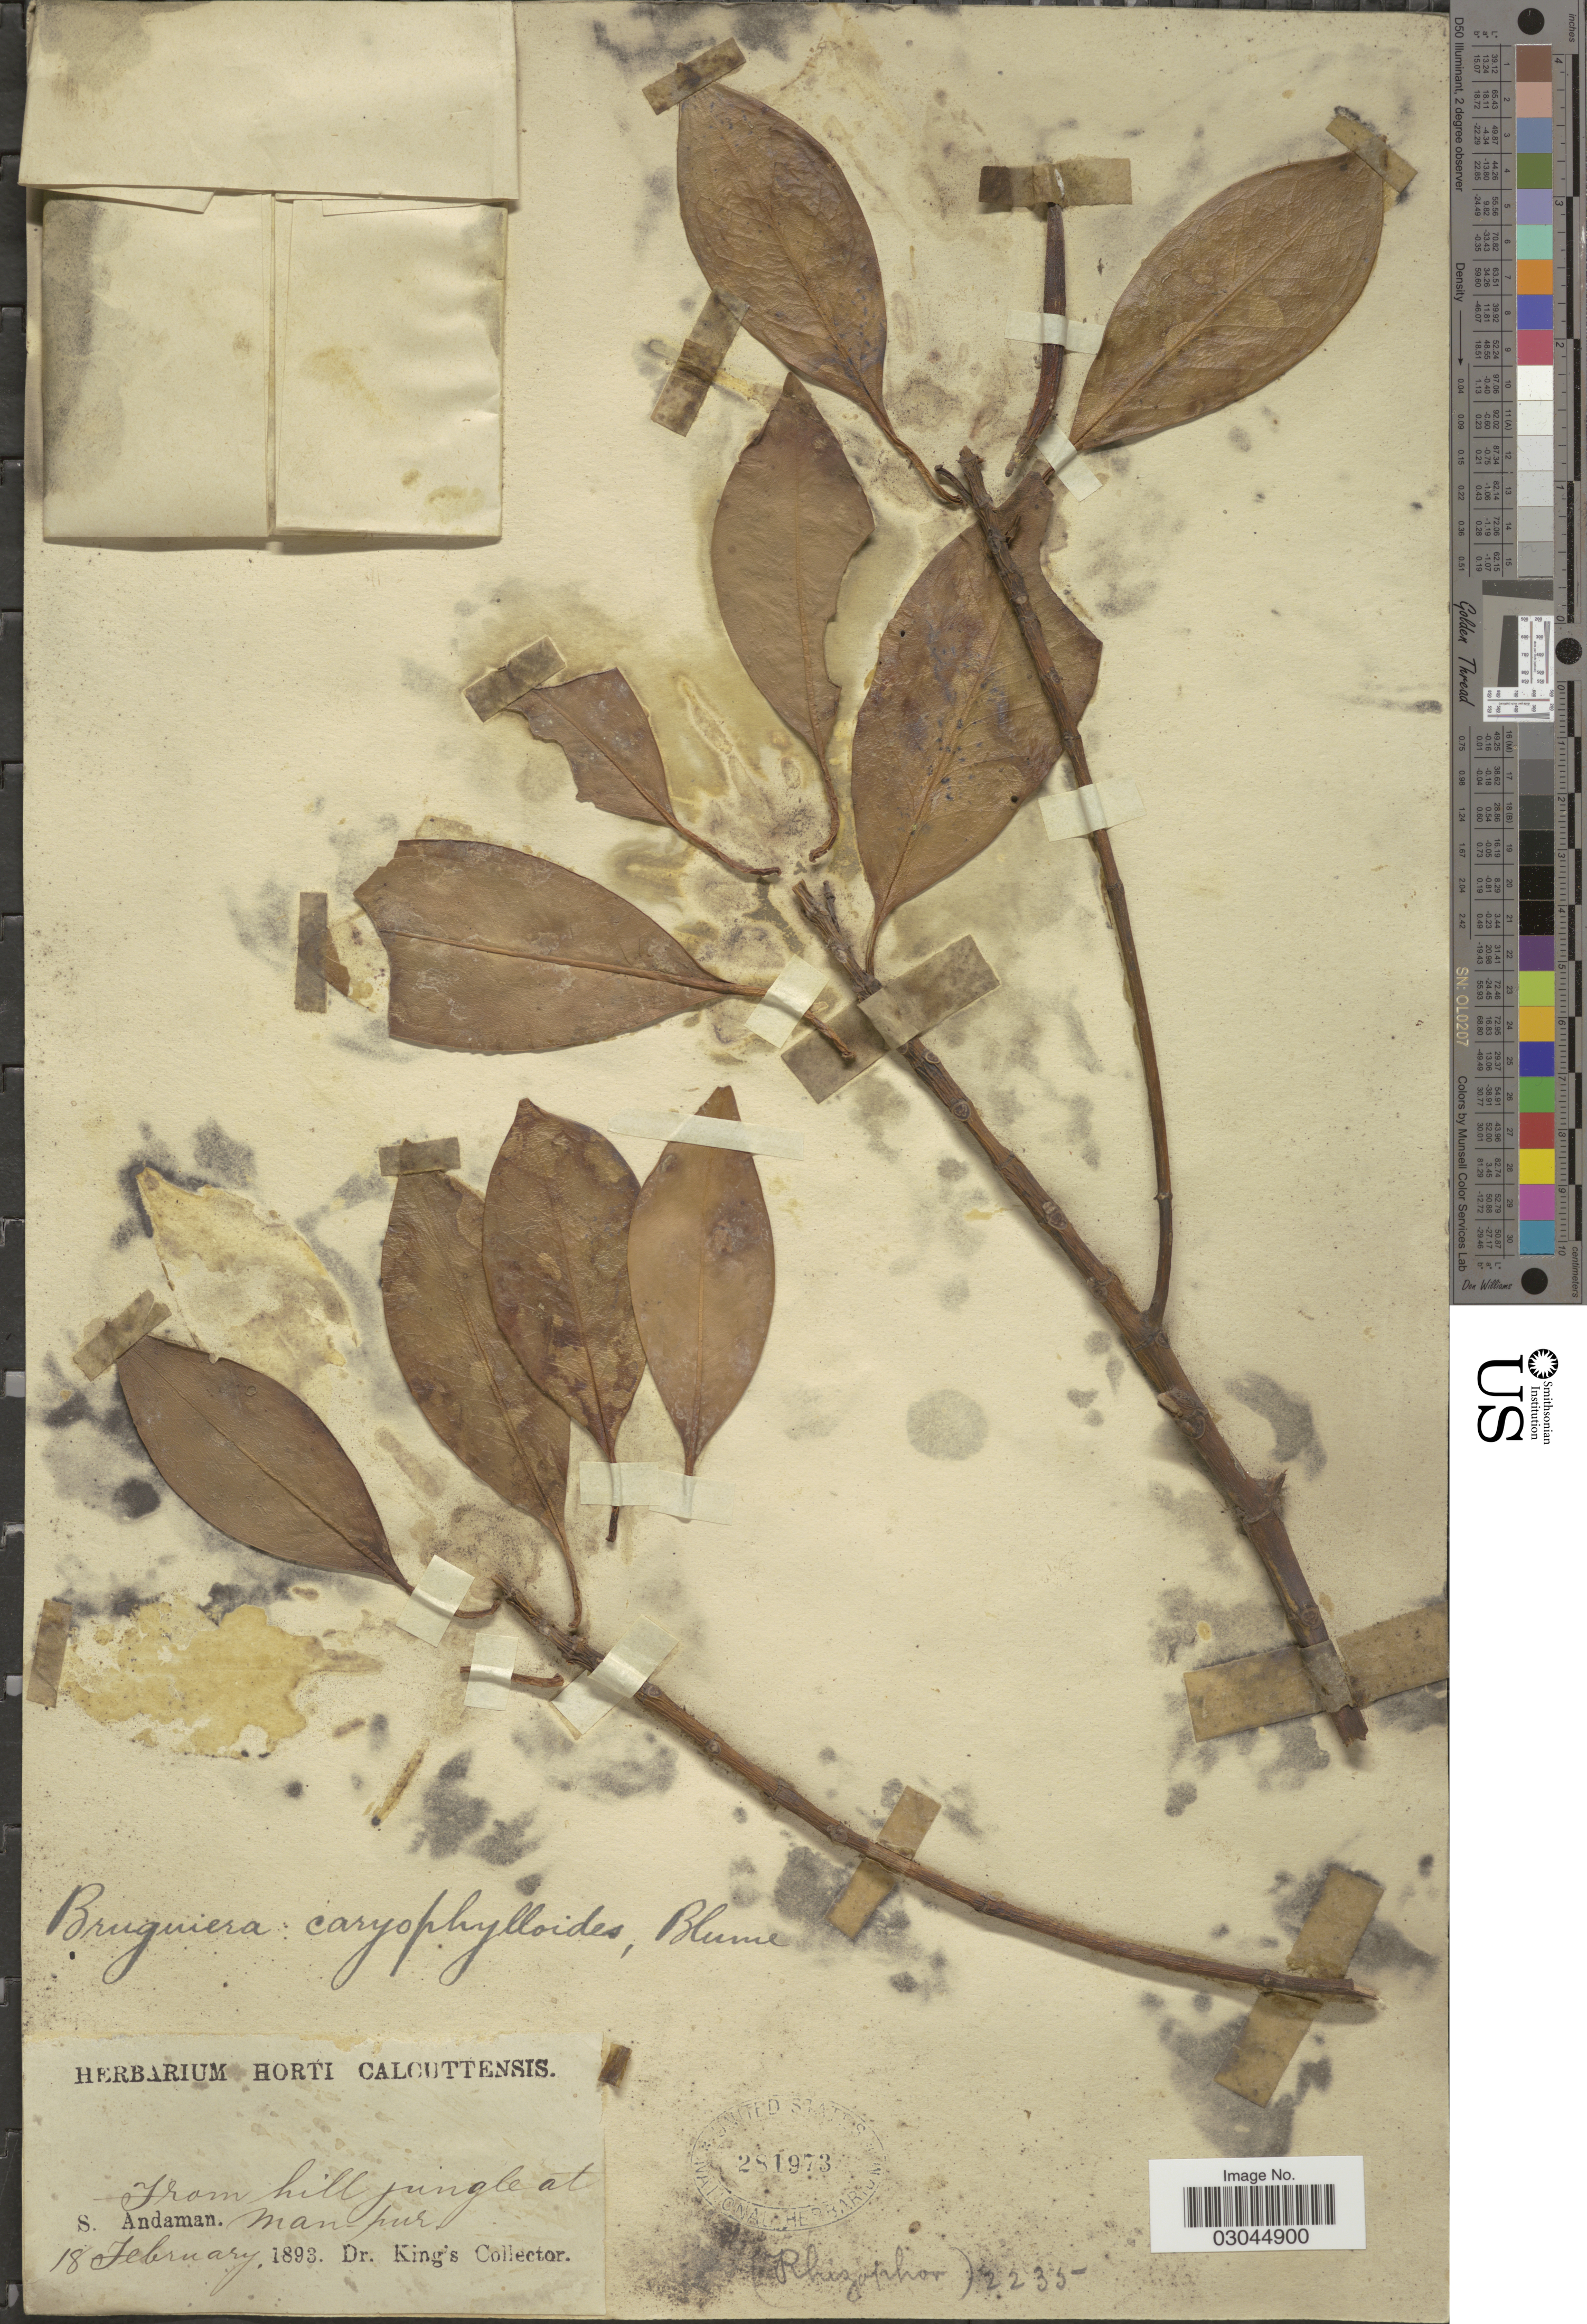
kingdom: Plantae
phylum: Tracheophyta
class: Magnoliopsida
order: Malpighiales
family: Rhizophoraceae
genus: Bruguiera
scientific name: Bruguiera cylindrica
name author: (L.) Blume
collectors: Dr. King's collector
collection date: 1893-02-18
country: India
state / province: Andaman and Nicobar Islands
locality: S. Andaman. From hill jungle at nan-pur.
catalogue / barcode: US 281973